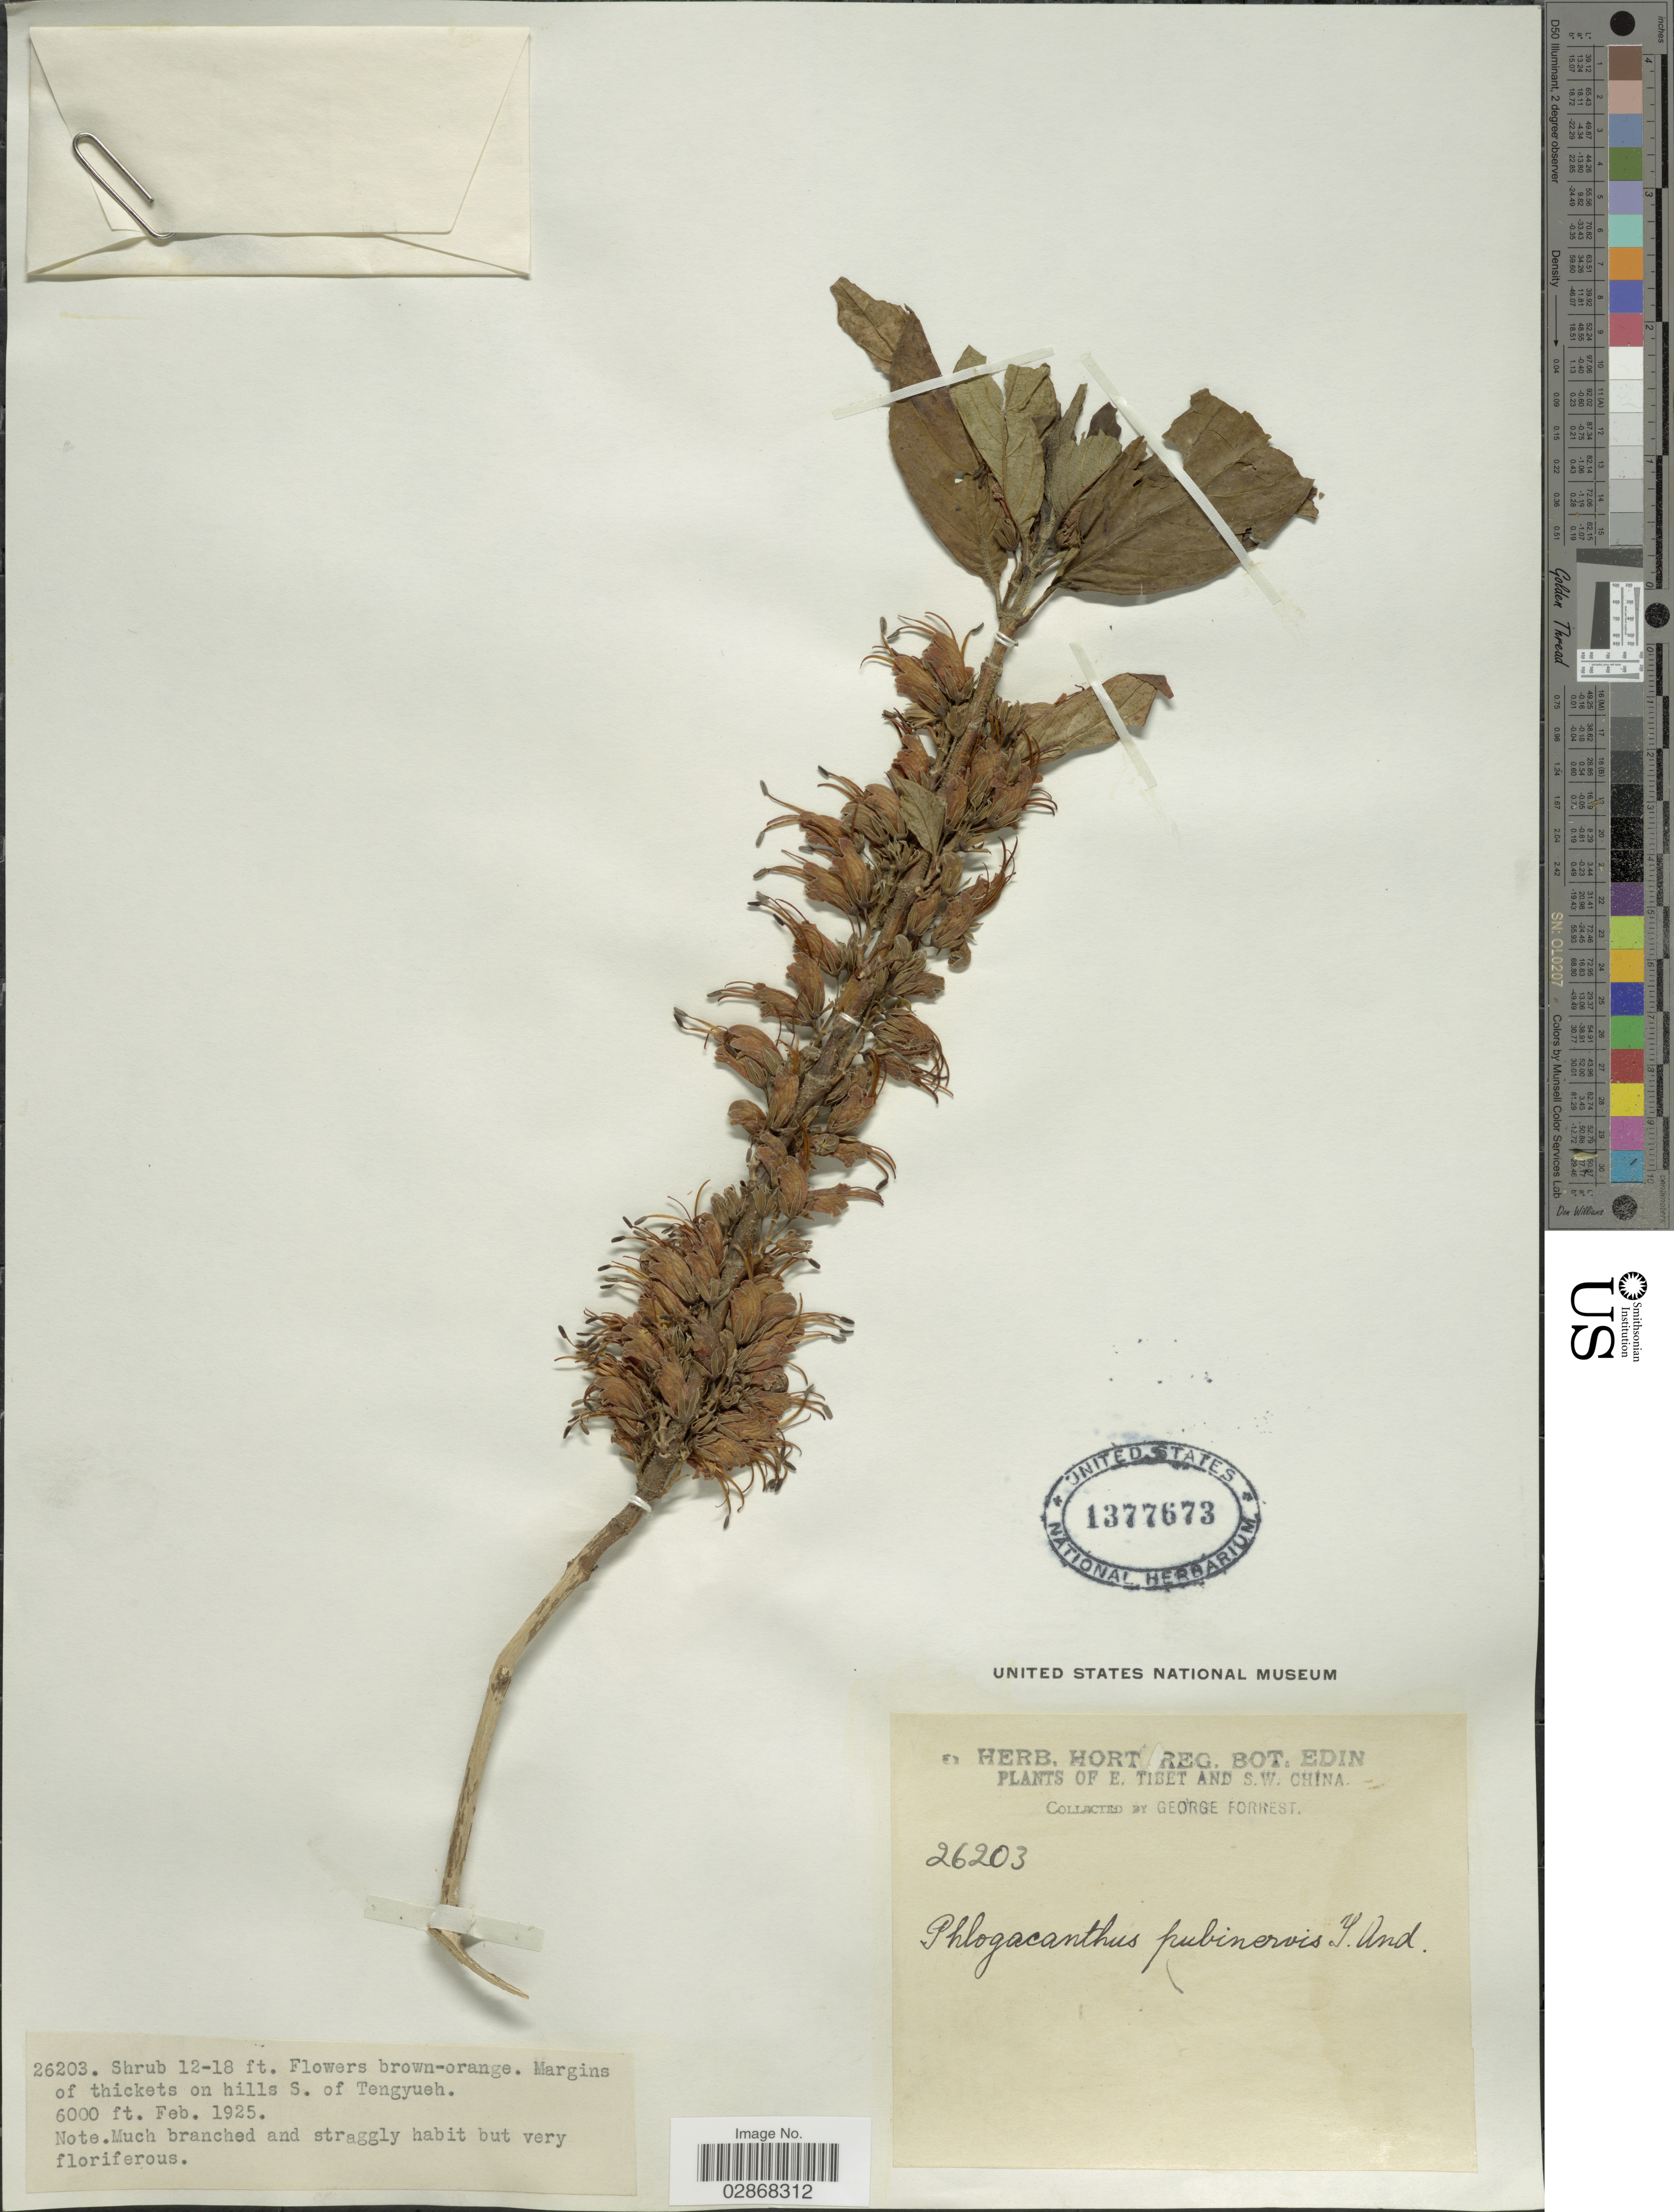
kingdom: Plantae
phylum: Tracheophyta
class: Magnoliopsida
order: Lamiales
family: Acanthaceae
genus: Phlogacanthus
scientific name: Phlogacanthus pubinervius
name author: T. Anderson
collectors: G. Forrest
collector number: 26203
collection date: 1925-02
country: China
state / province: Xizang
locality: Margins of thickets on hills S. of Tengyueh, E. Tibet.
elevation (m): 1829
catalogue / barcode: US 1377673